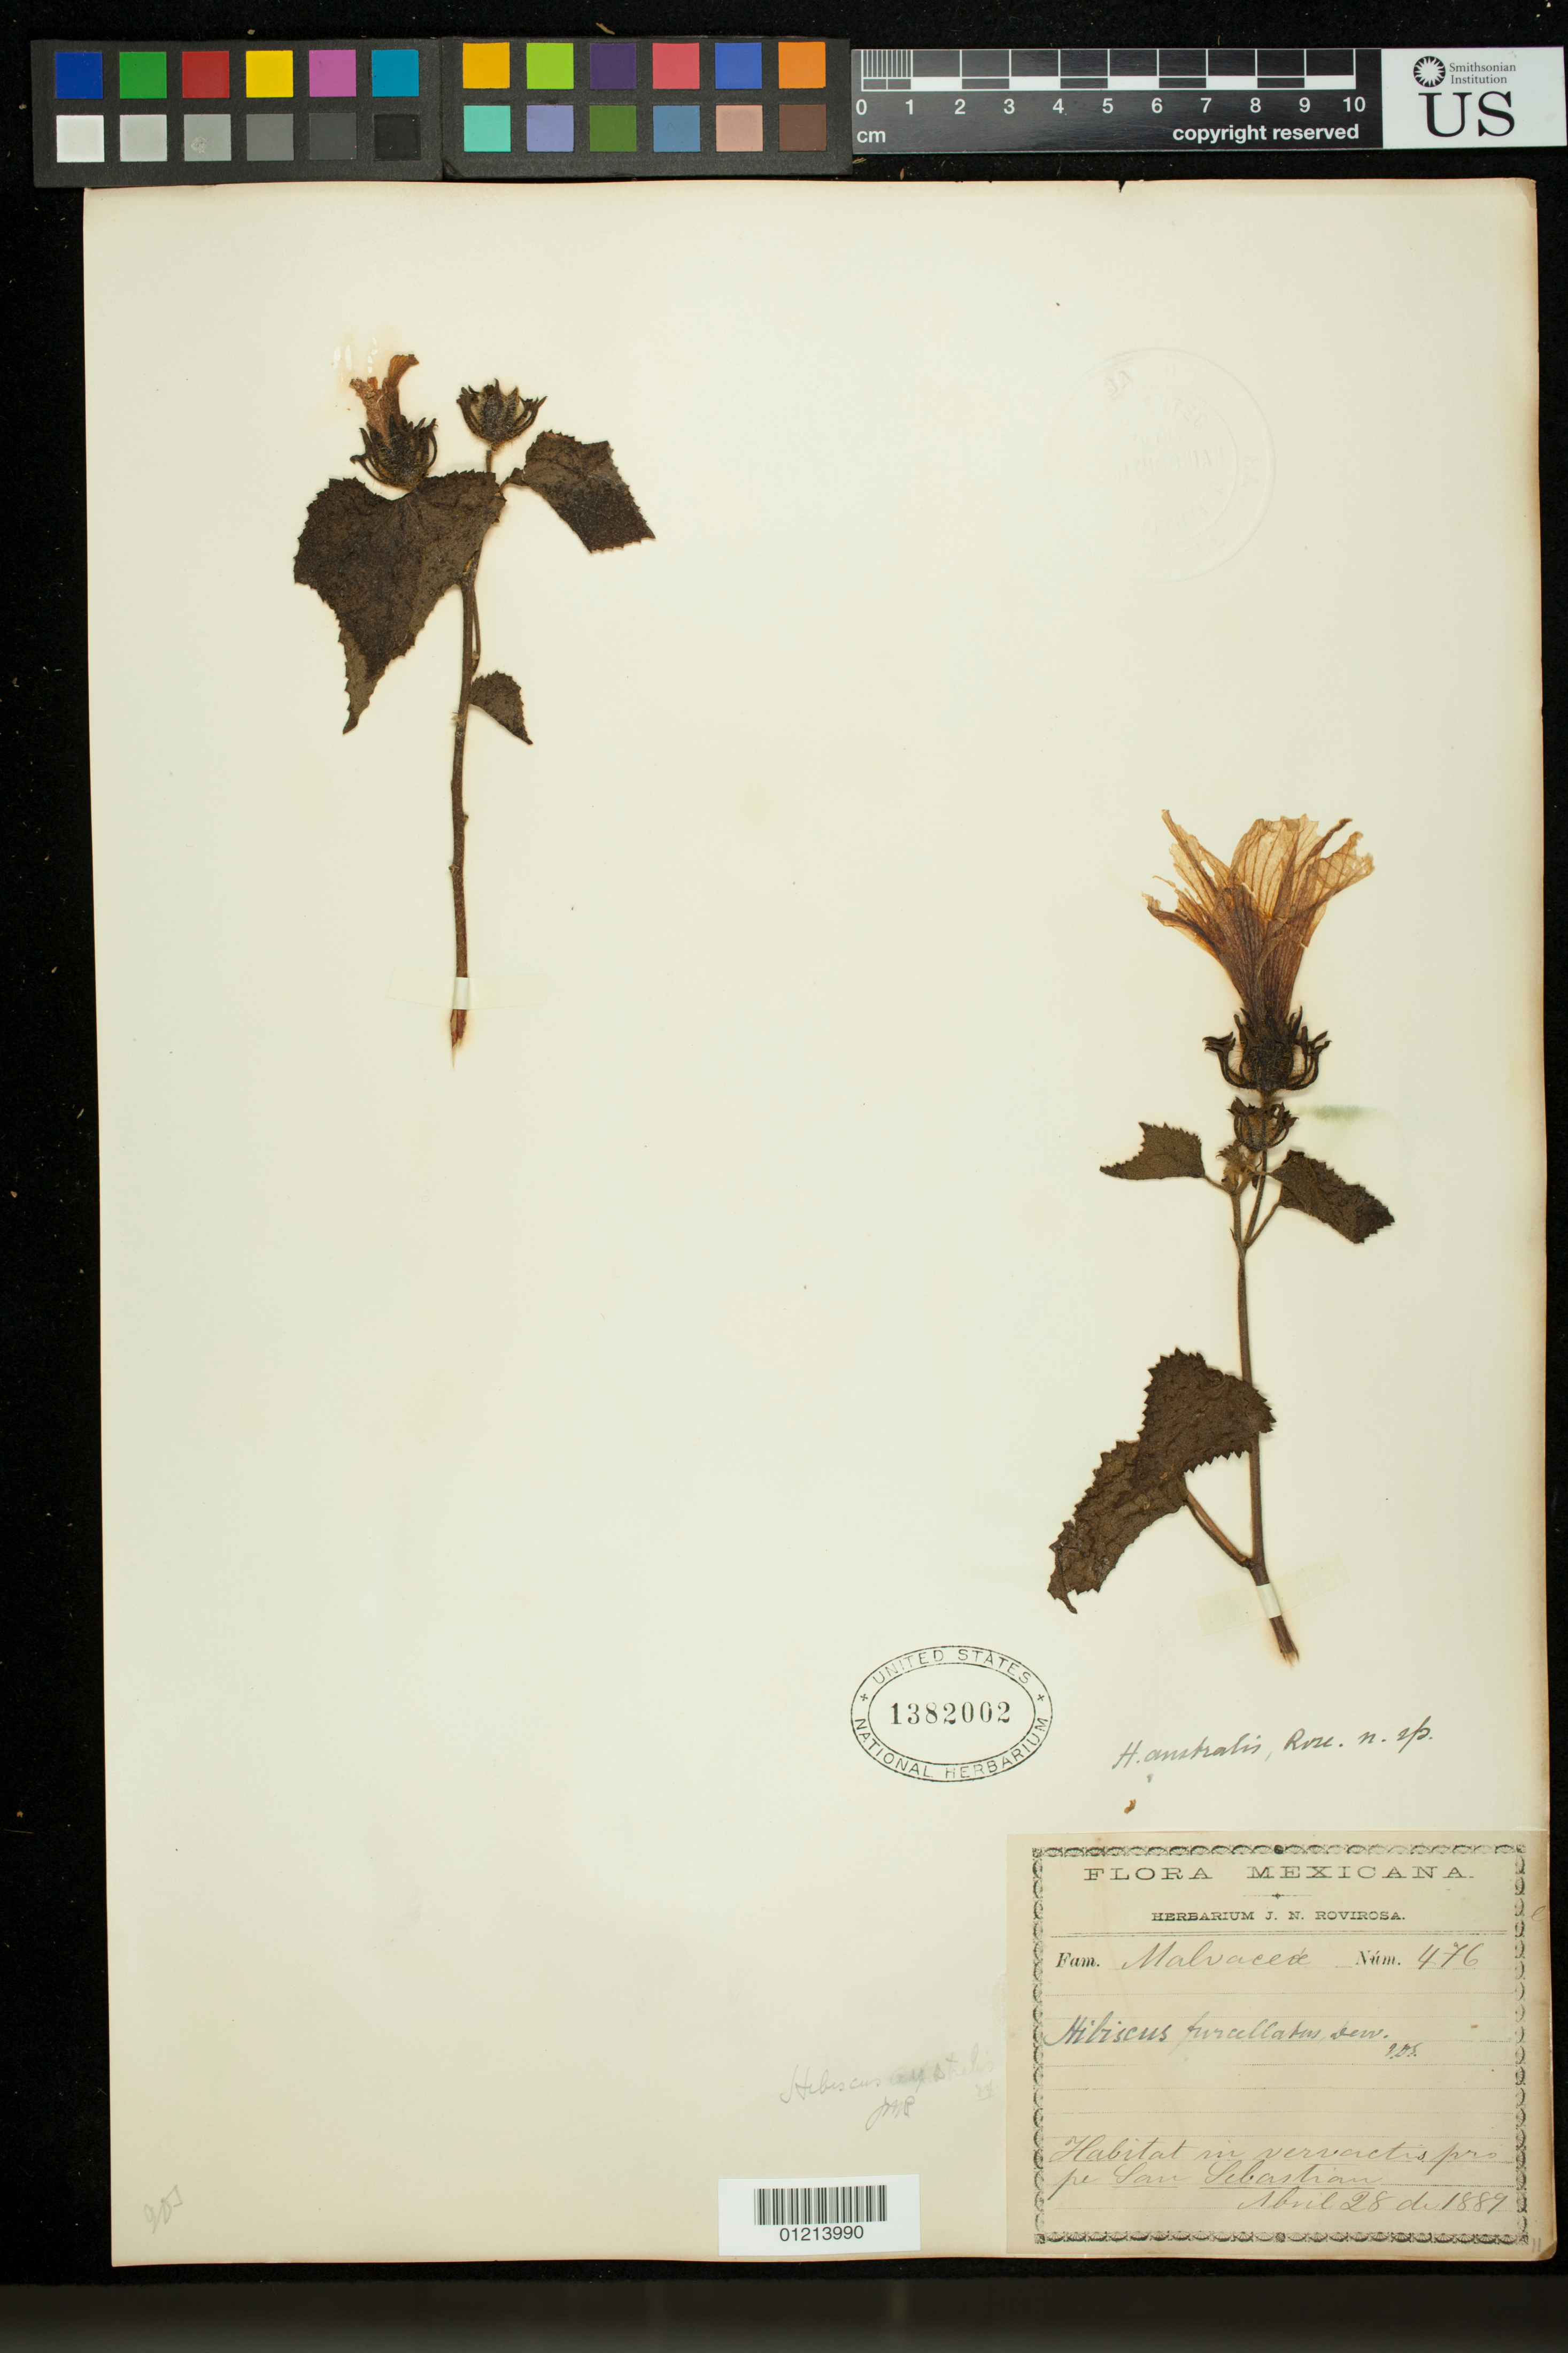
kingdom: Plantae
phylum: Tracheophyta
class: Magnoliopsida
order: Malvales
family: Malvaceae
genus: Sabdariffa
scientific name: Sabdariffa costata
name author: (A. Rich.) M.M. Hanes & R.L. Barrett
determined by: Dorr, Laurence J., Curator (BOT), Smithsonian Institution - National Museum of Natural History (UNITED STATES)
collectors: J. N. Rovirosa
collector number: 476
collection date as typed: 28 Apr 1889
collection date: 1889-04-28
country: Mexico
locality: San Sebastian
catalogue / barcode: US 1382002